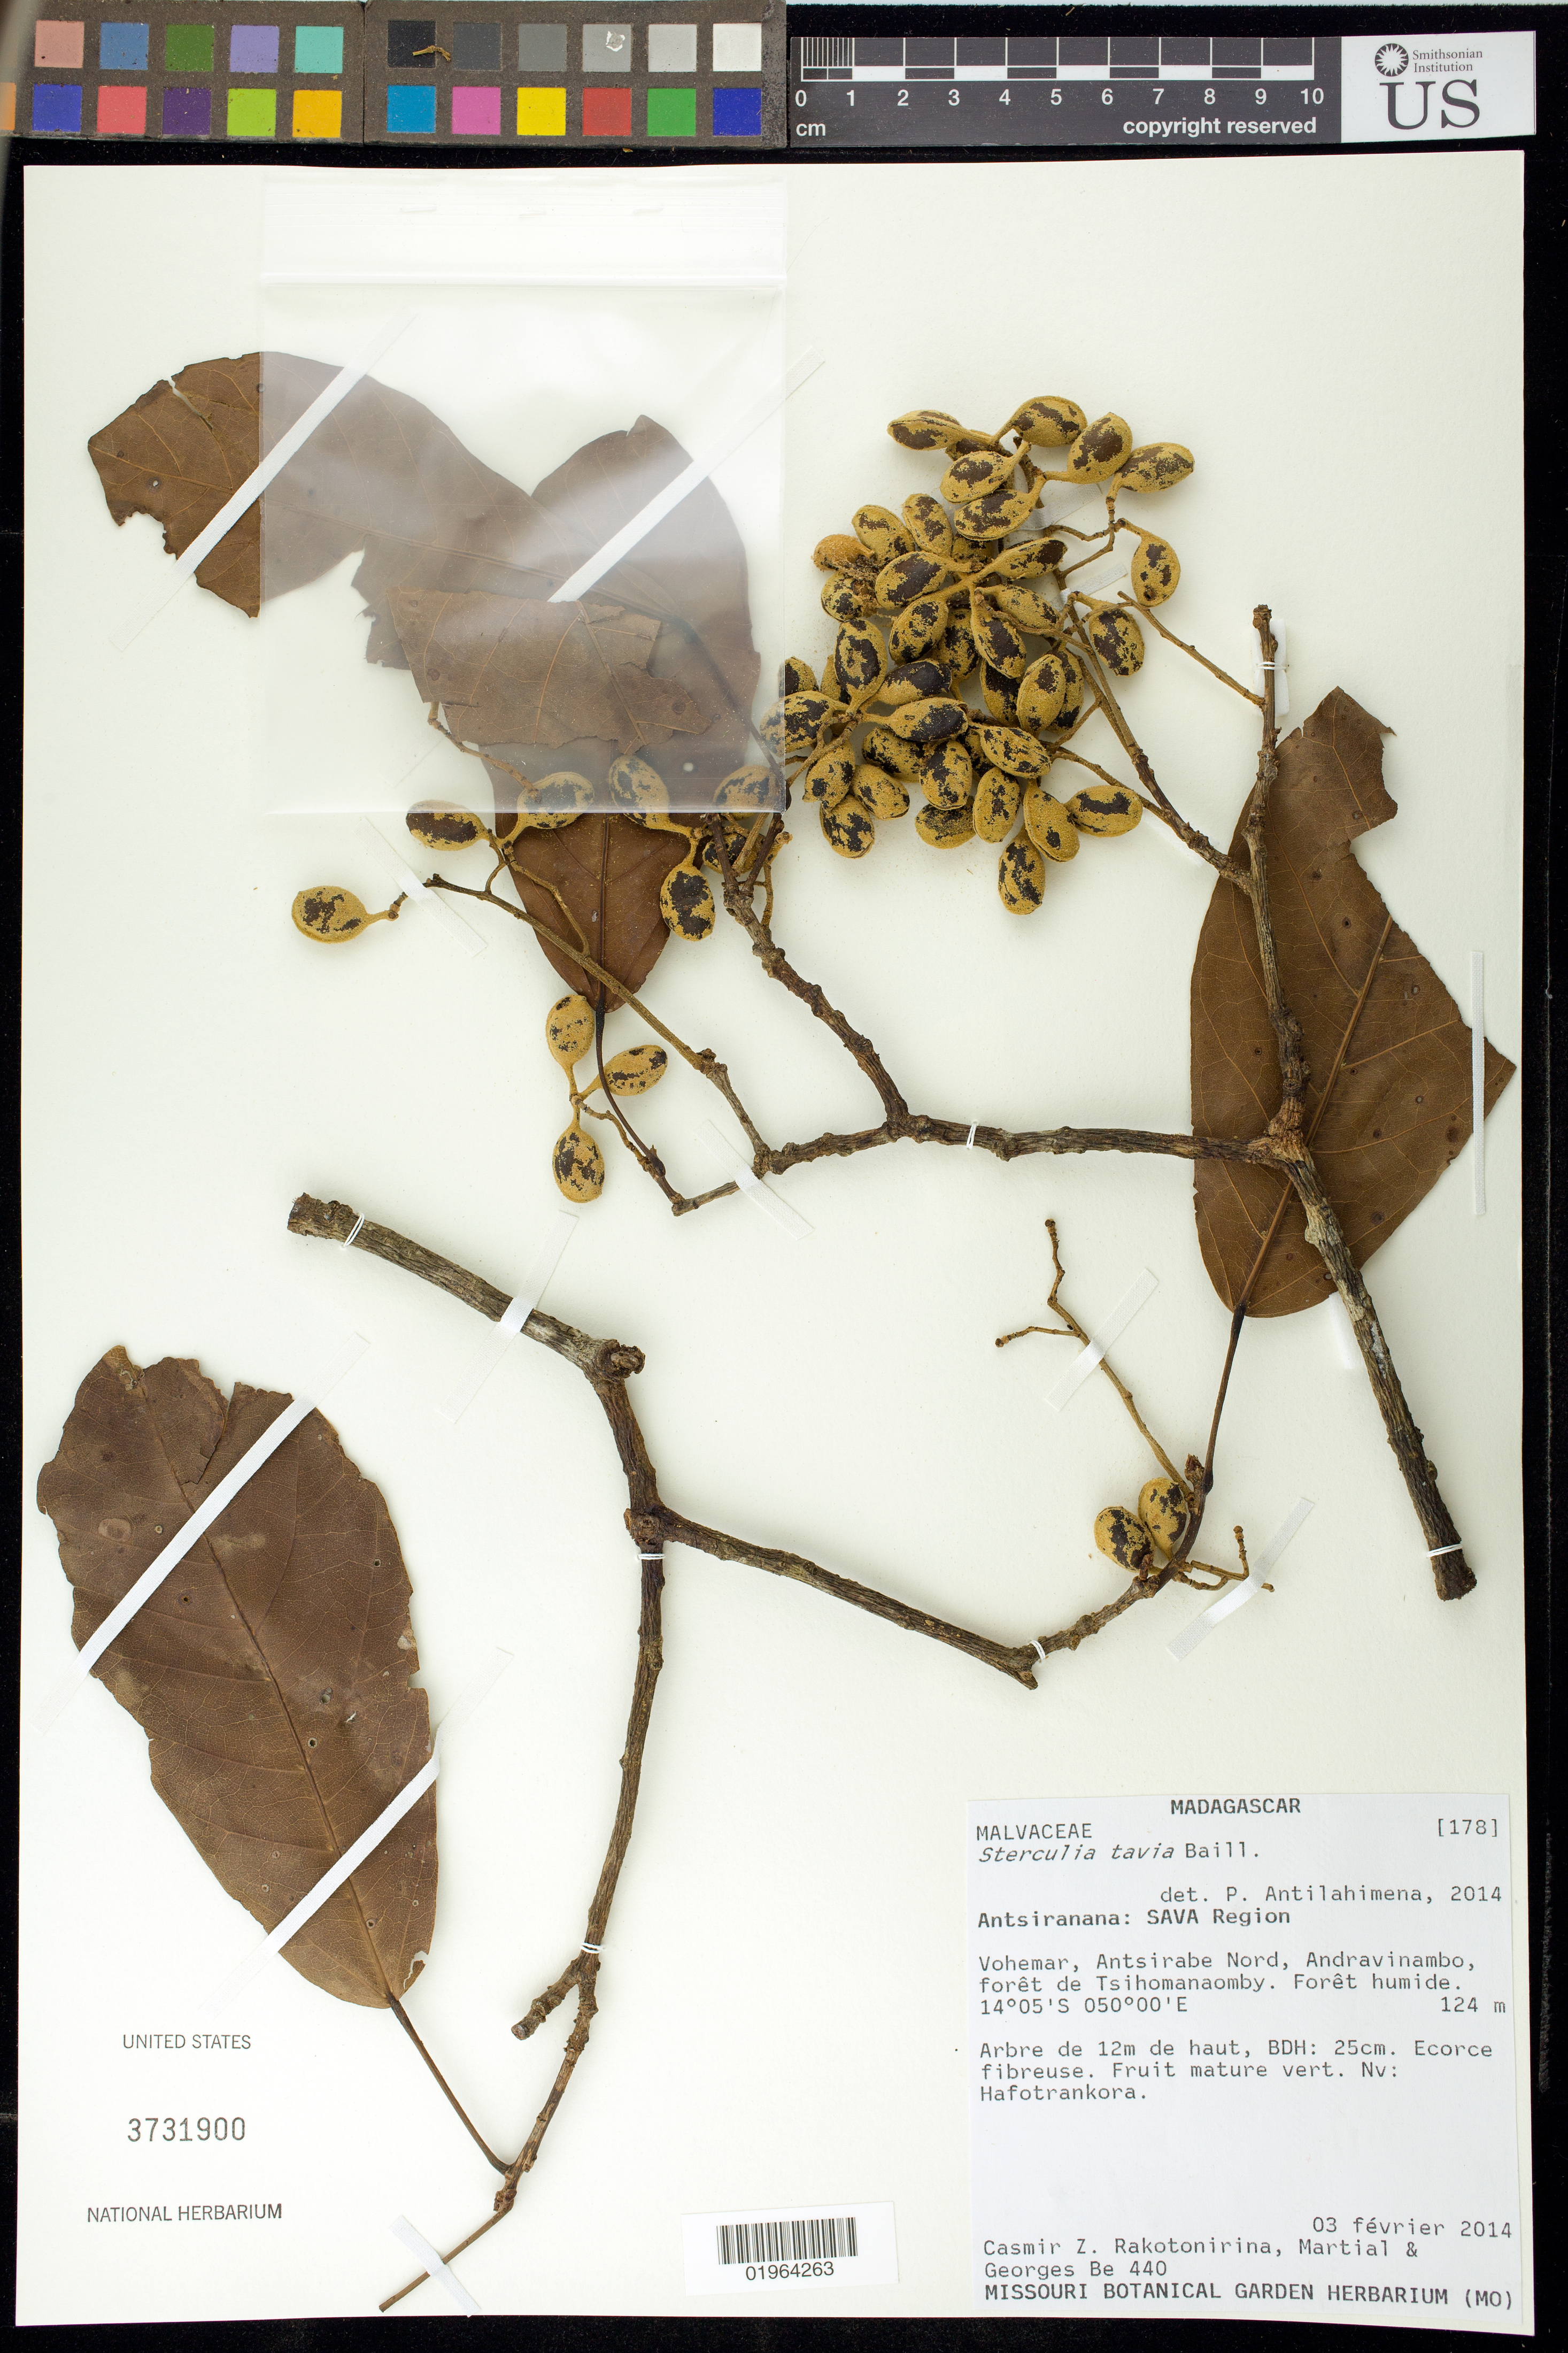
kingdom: Plantae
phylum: Tracheophyta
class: Magnoliopsida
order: Malvales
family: Malvaceae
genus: Sterculia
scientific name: Sterculia tavia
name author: Baill.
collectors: C. Rakotonirina, Martial & G. Be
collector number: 440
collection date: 2014-02-03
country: Madagascar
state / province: Sava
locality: Vohemar, Antsirabe Nord, Andravinambo, forêt de Tsihomanaomby.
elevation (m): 124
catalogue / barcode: US 3731900